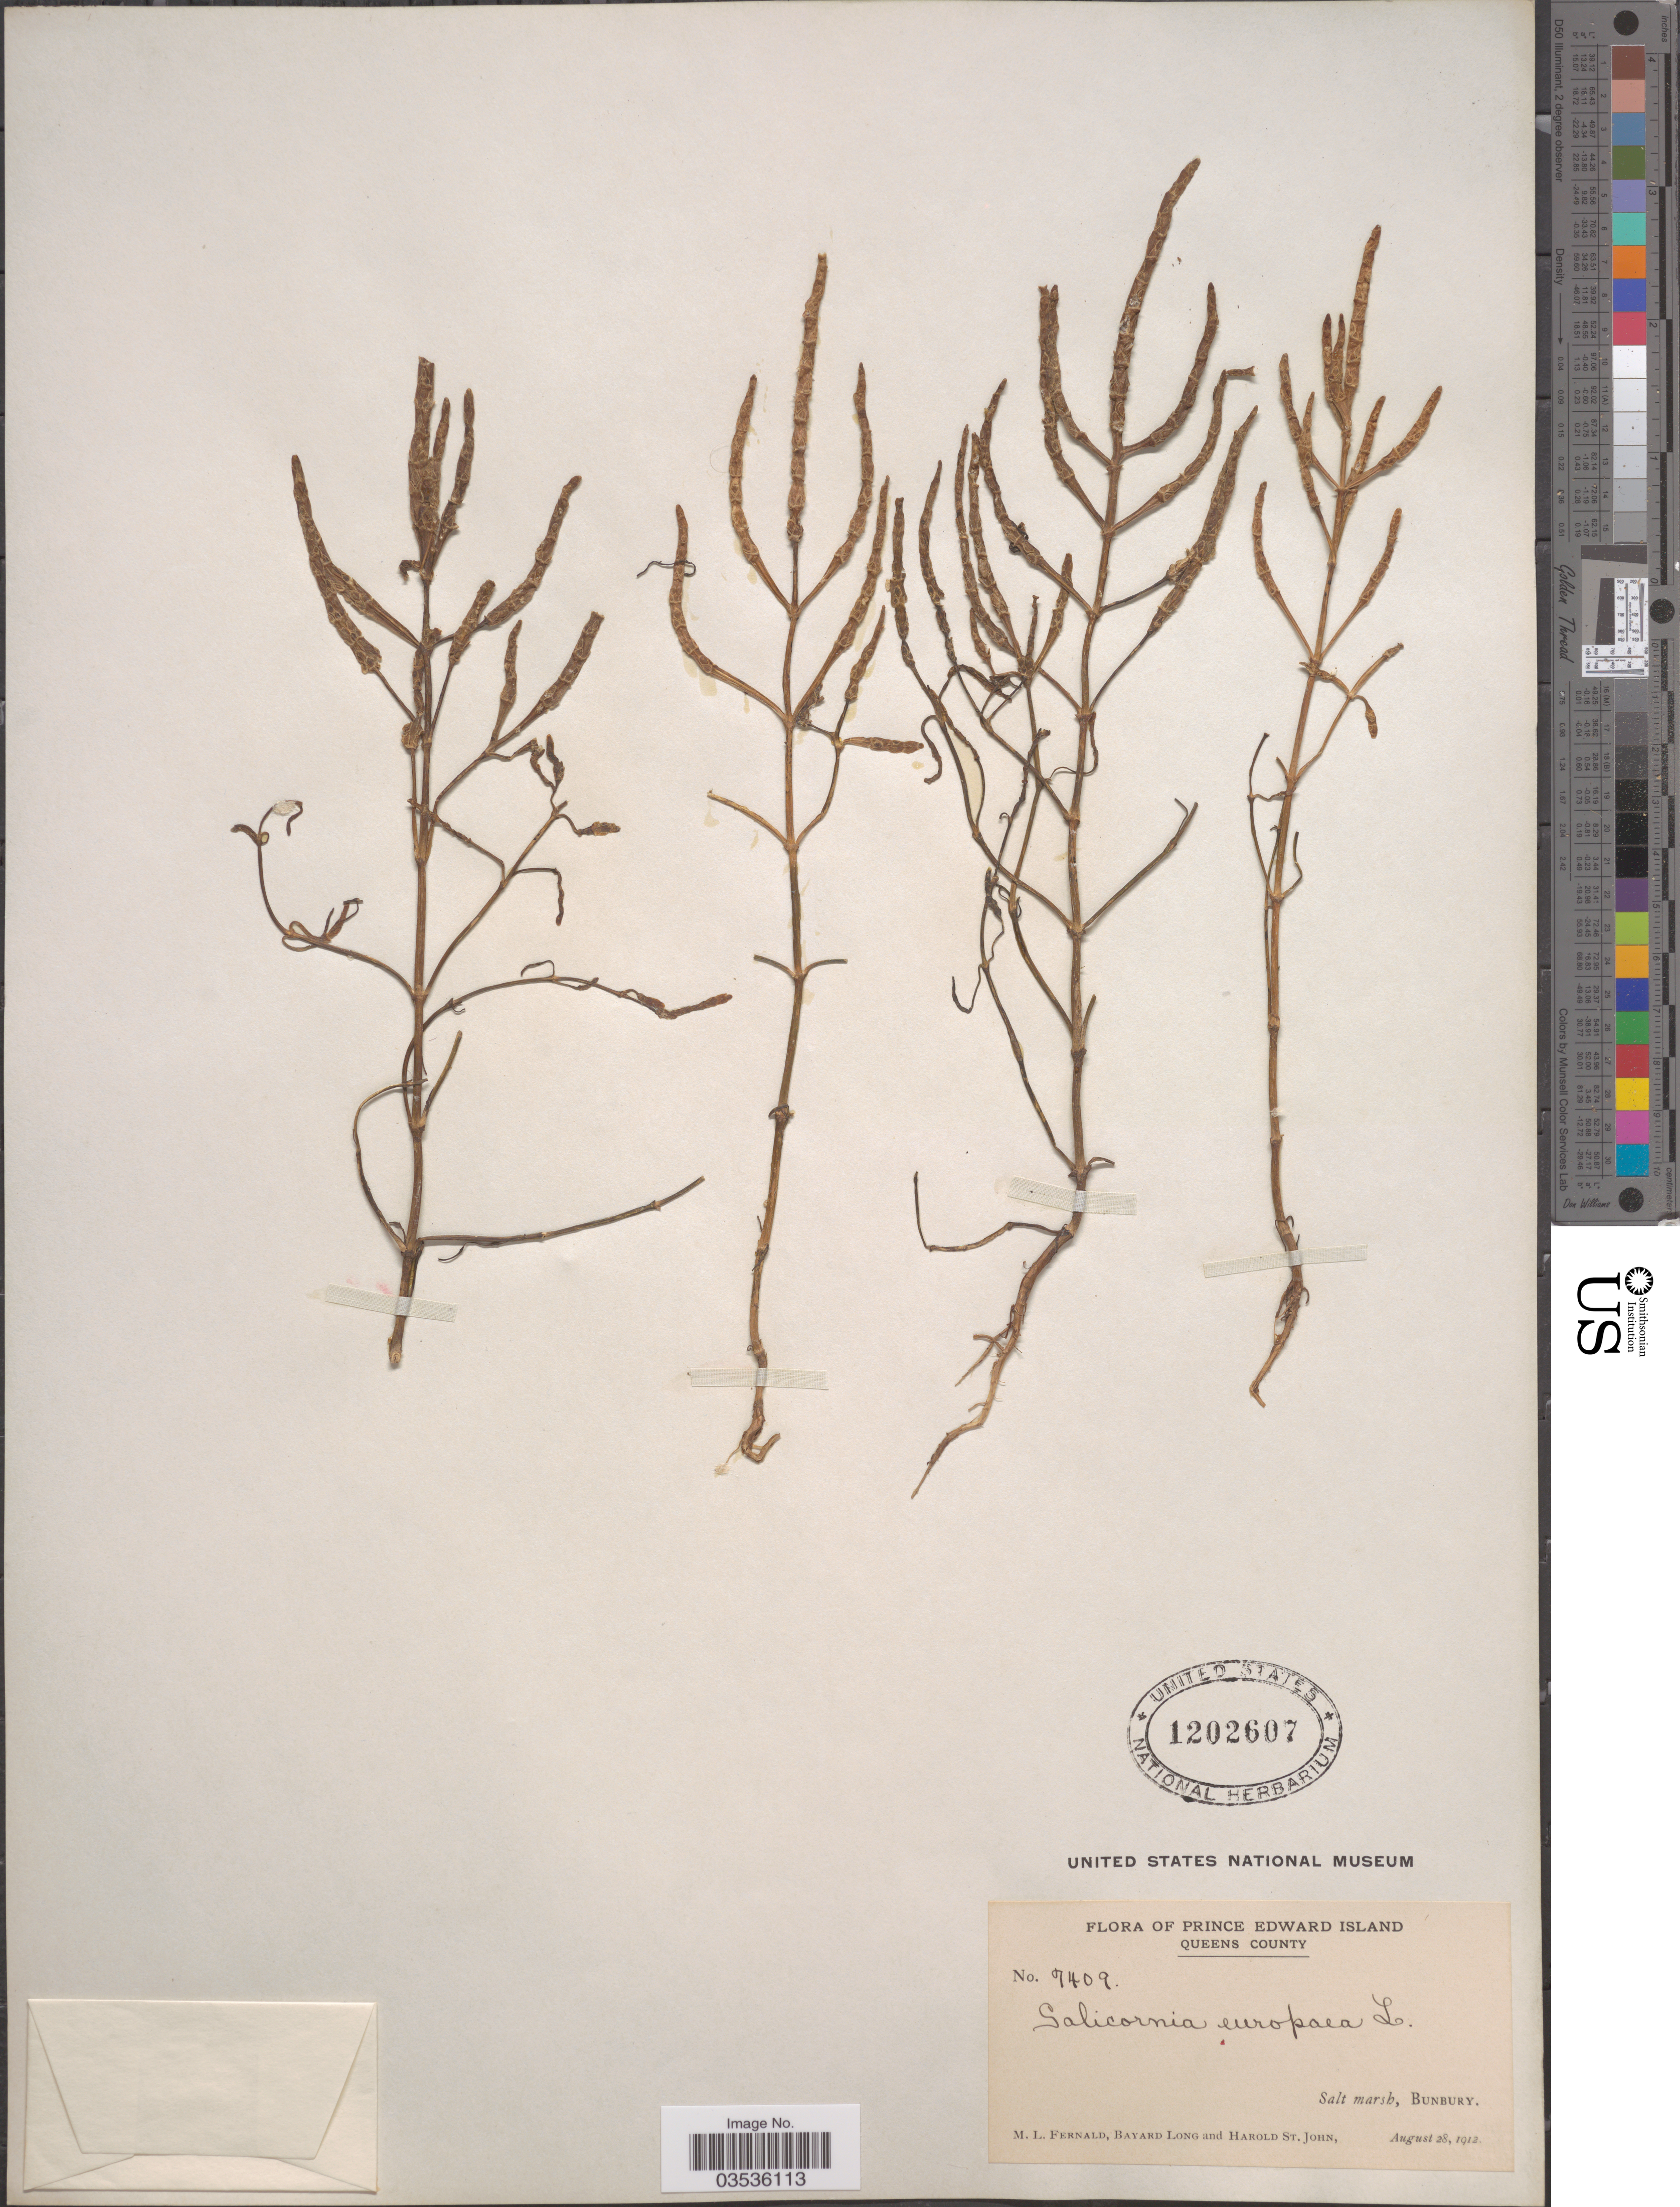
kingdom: Plantae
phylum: Tracheophyta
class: Magnoliopsida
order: Caryophyllales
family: Amaranthaceae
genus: Salicornia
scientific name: Salicornia europaea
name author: L.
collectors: M. L. Fernald, B. Long & H. St. John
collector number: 7409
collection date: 1912-08-28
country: Canada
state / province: Prince Edward Island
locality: Queens County. Bunbury.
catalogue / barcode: US 1202607